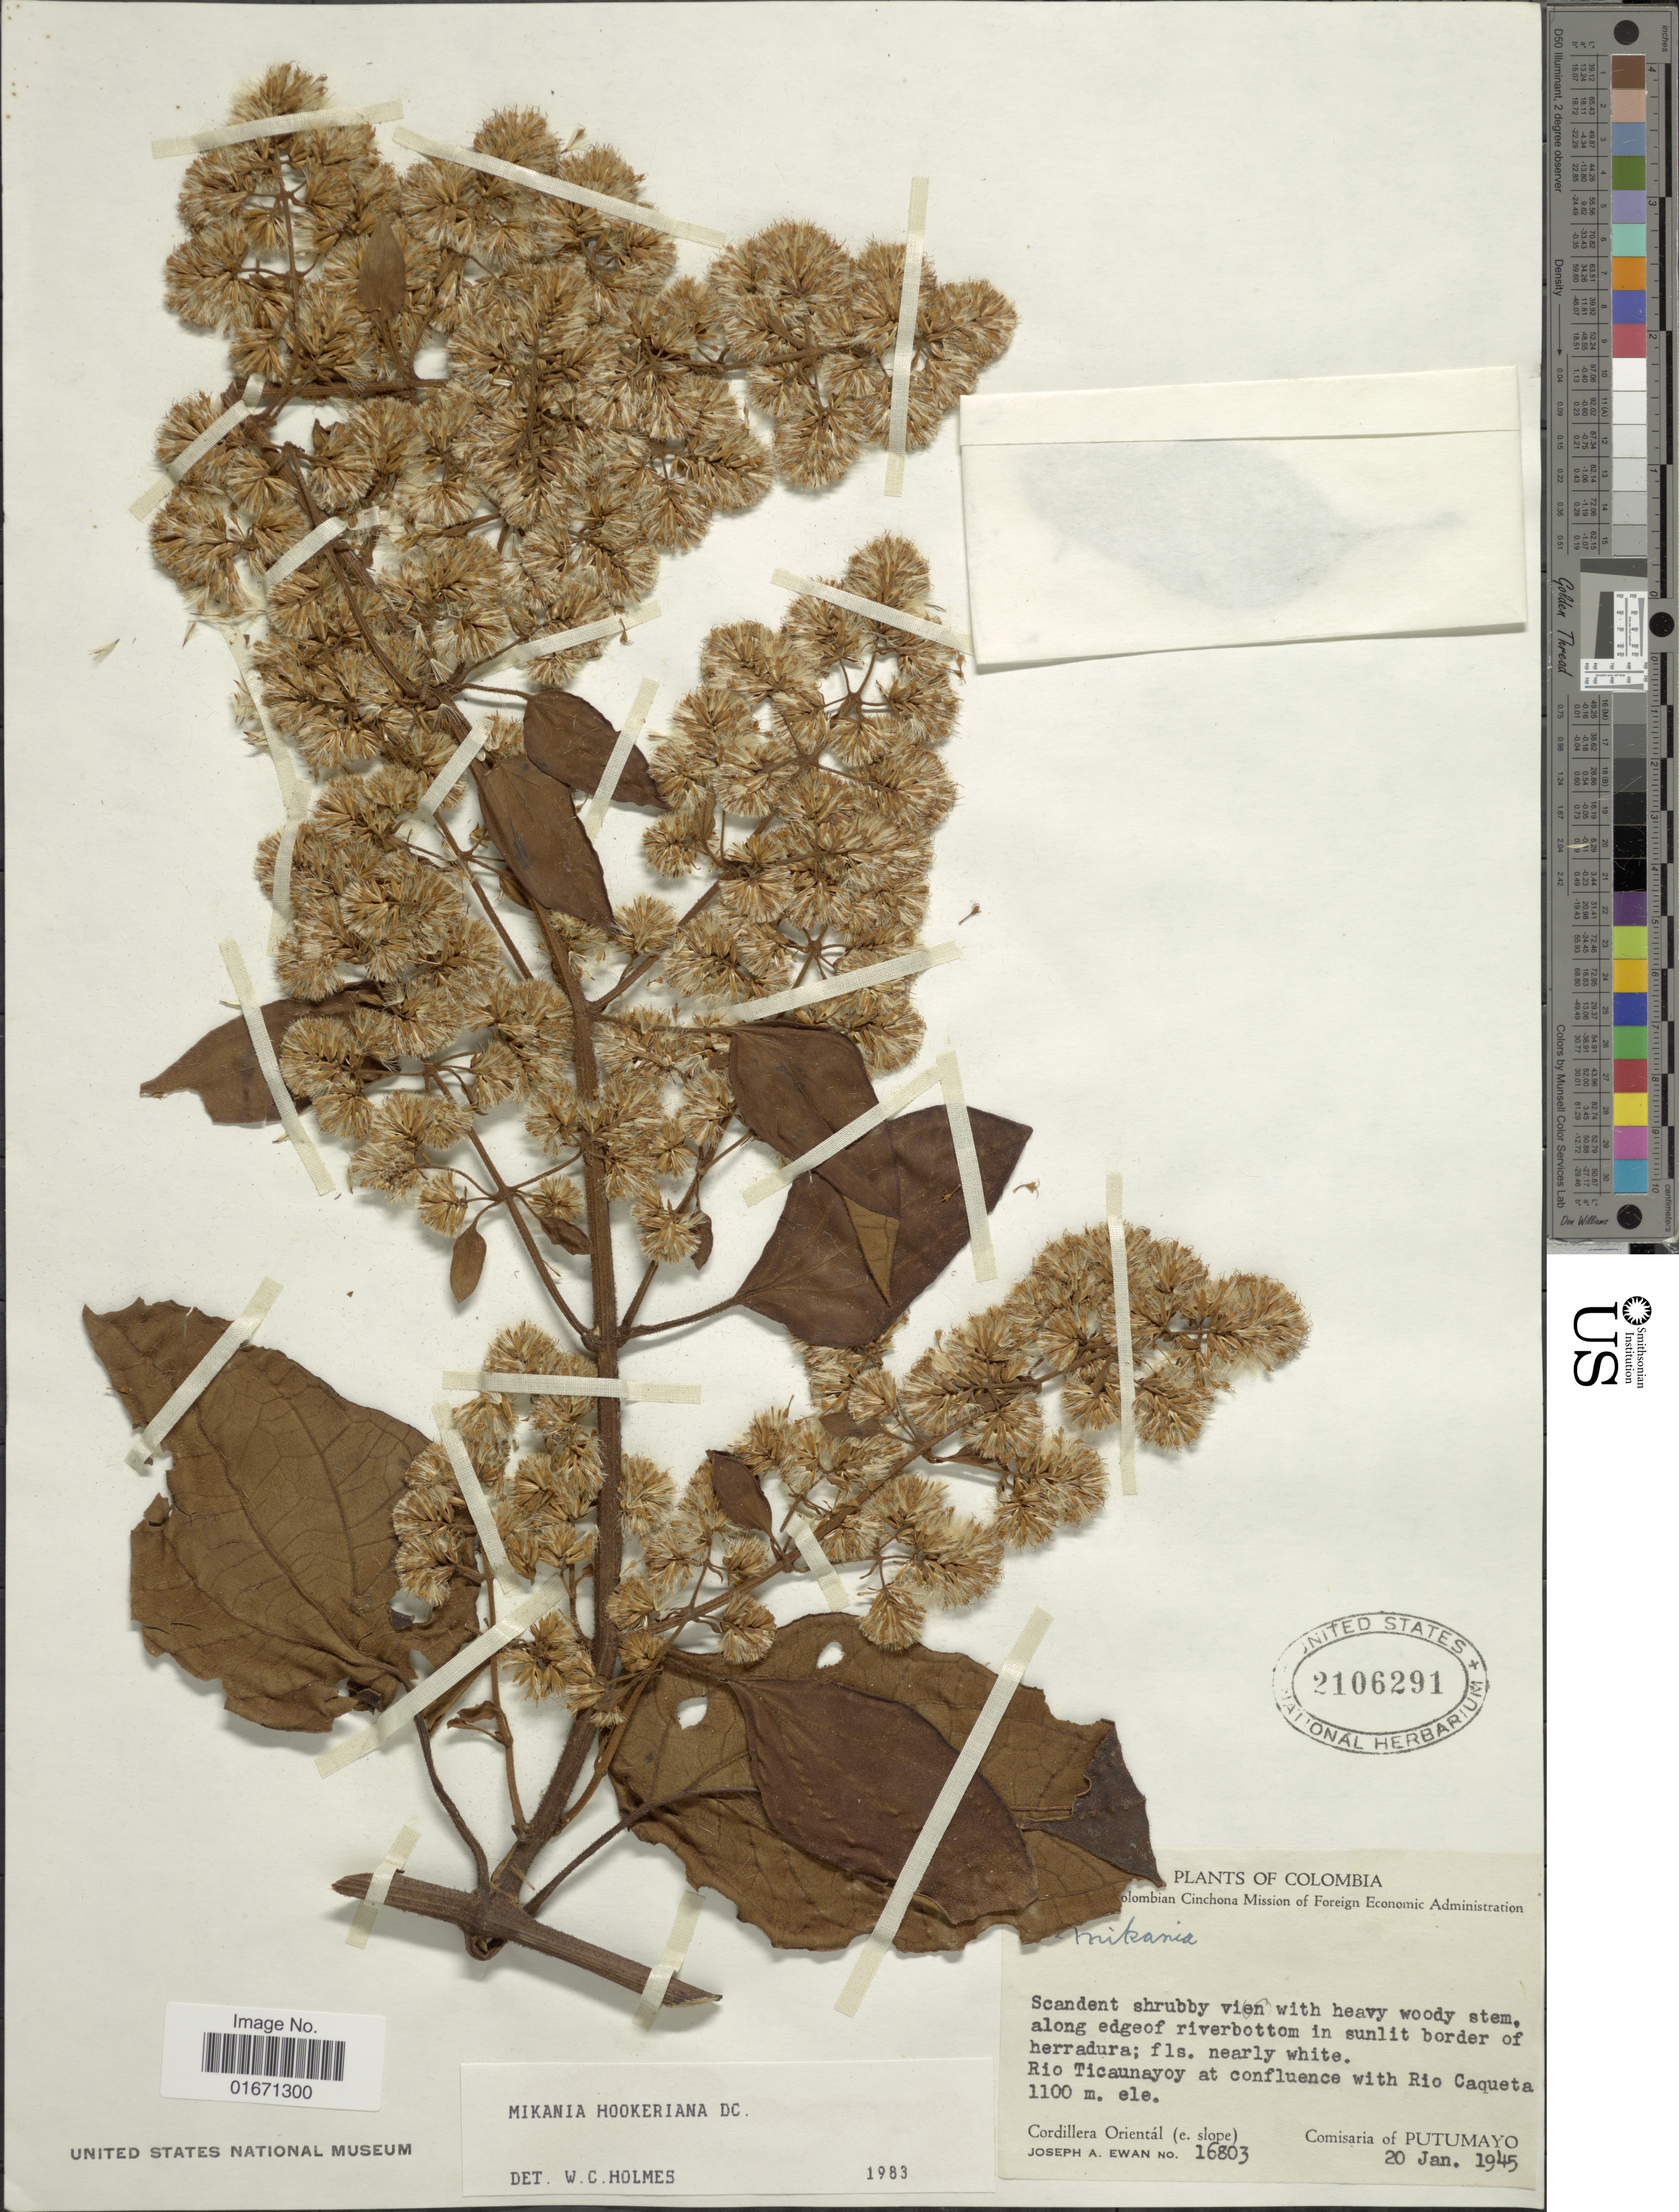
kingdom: Plantae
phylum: Tracheophyta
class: Magnoliopsida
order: Asterales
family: Asteraceae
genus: Mikania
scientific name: Mikania hookeriana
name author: DC.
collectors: J. A. Ewan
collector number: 16803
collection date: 1945-01-20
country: Colombia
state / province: Putumayo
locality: Rio Ticaunayoy at confluence with Rio Caqueta, Cordillera Oriental (e slope)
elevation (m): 110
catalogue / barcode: US 2106291